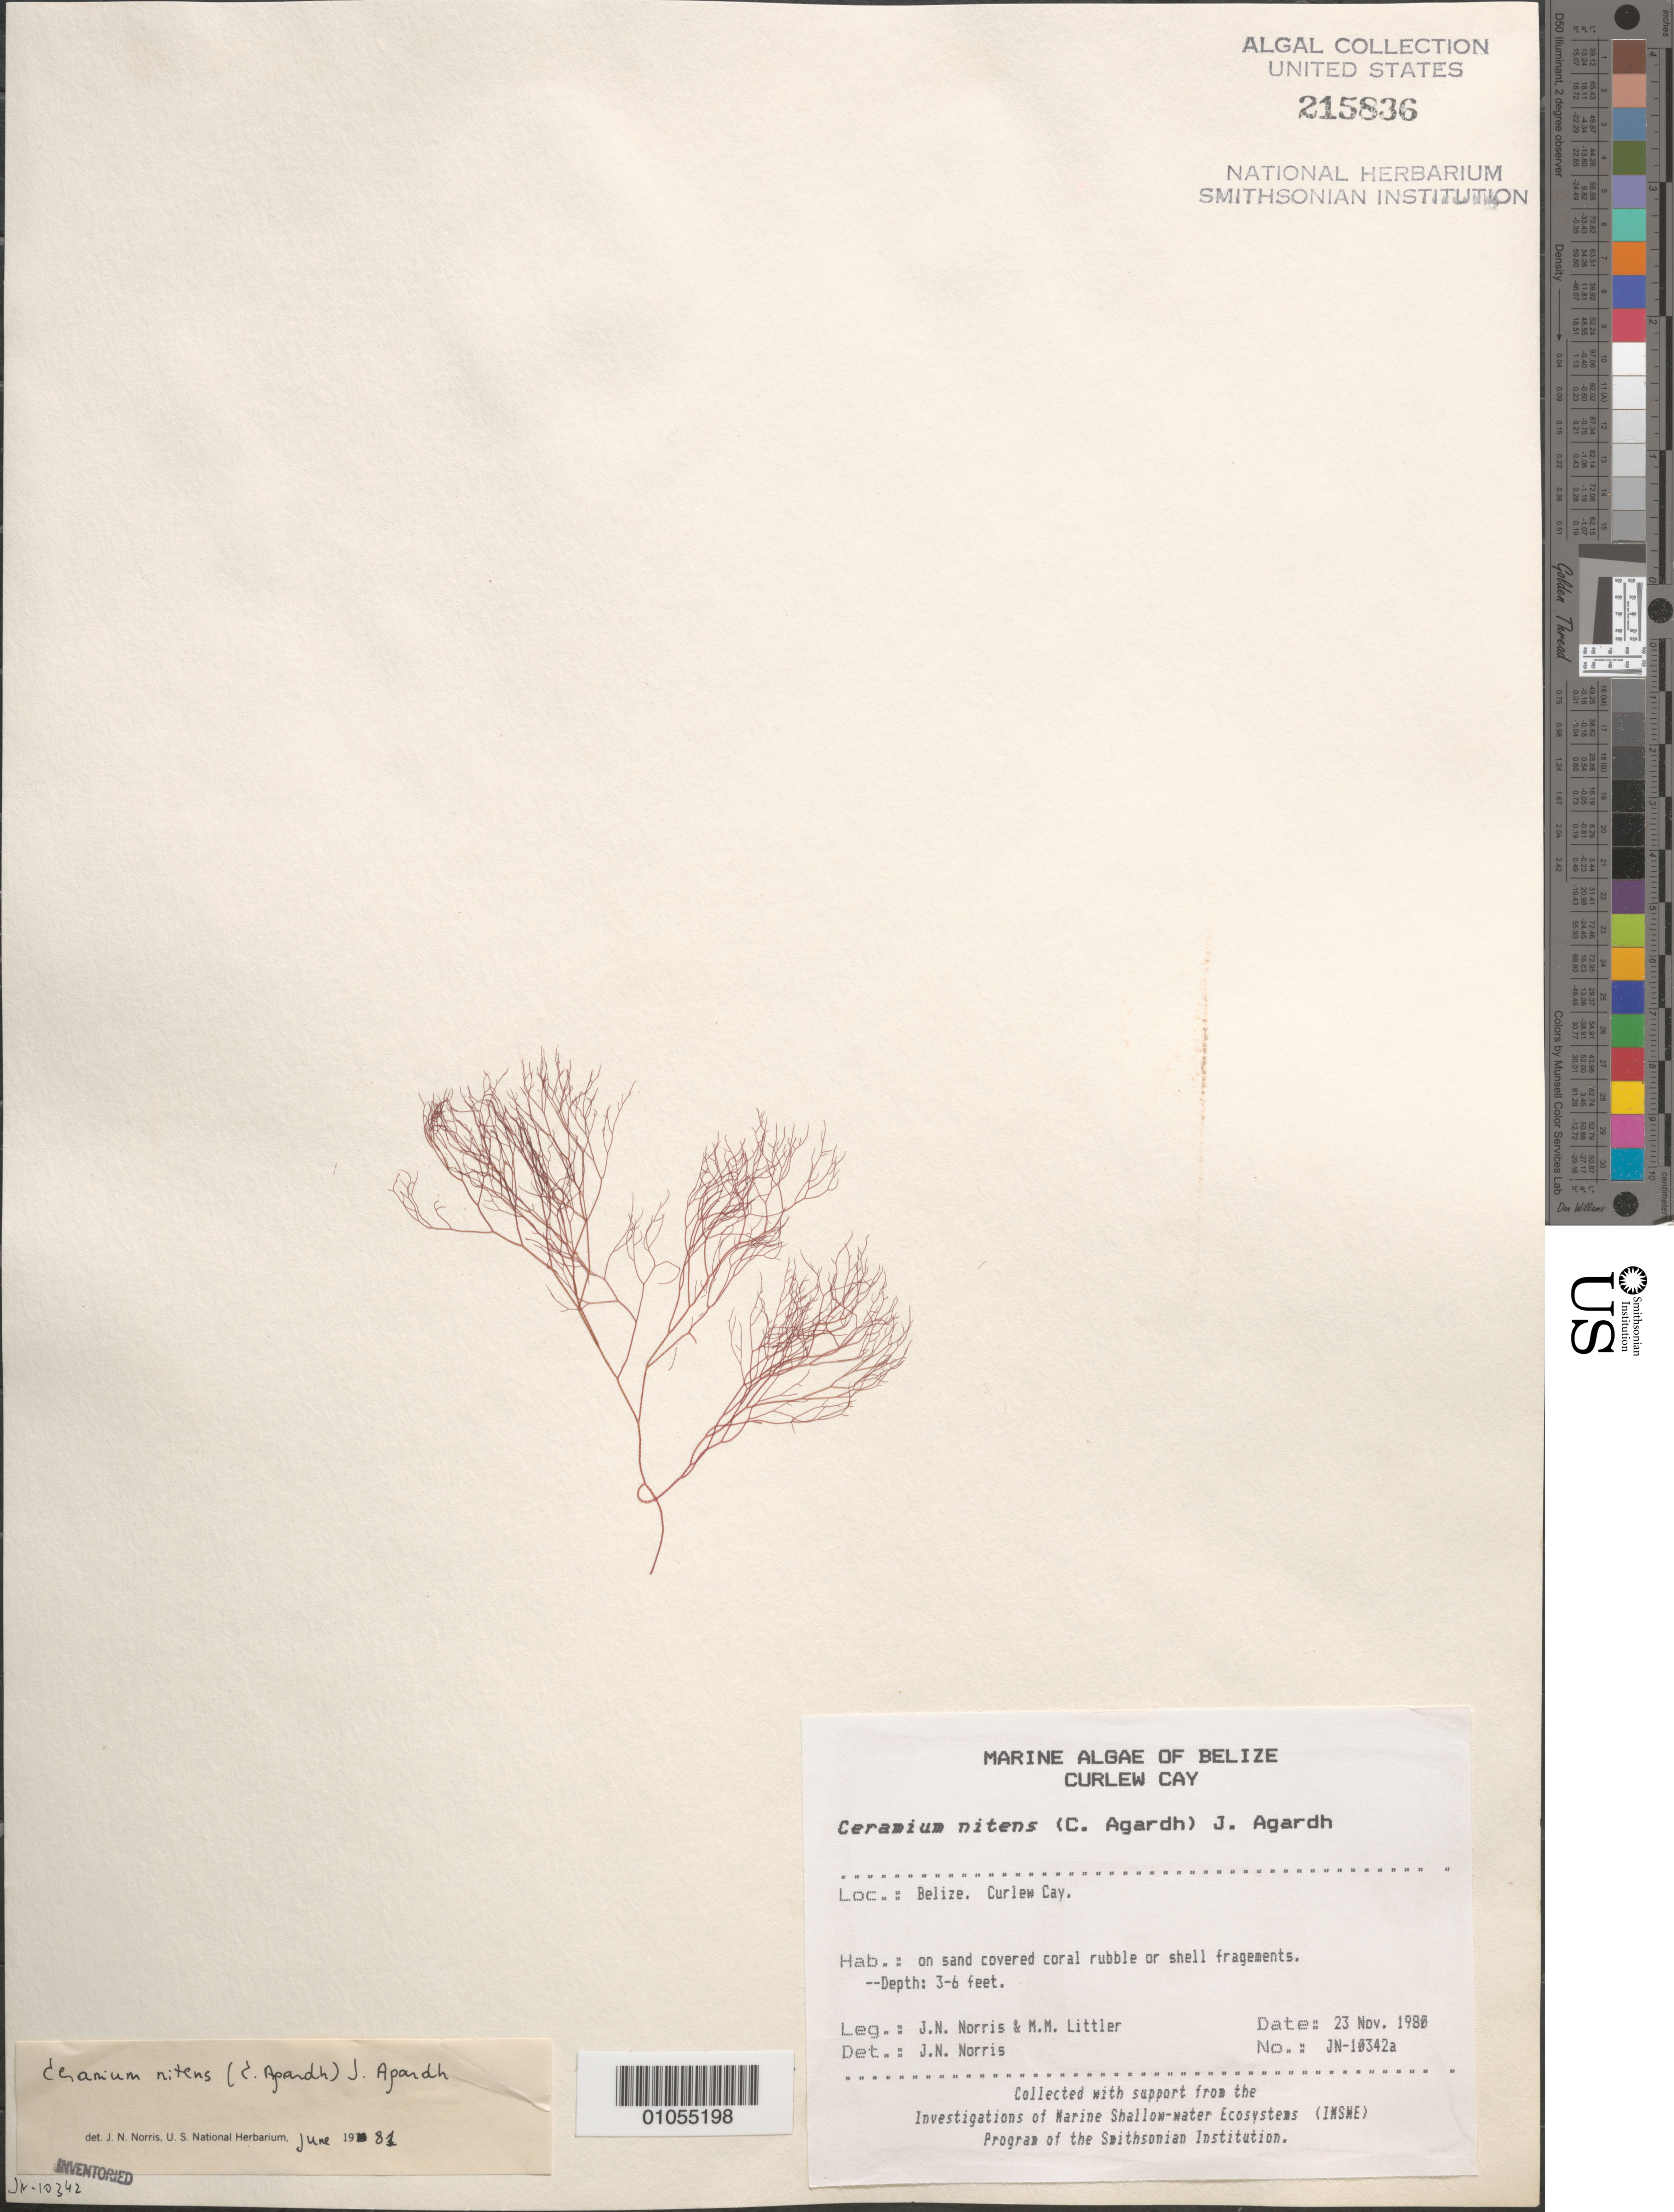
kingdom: Plantae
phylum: Rhodophyta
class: Florideophyceae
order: Ceramiales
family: Ceramiaceae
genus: Ceramium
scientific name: Ceramium nitens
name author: (C. Agardh) J. Agardh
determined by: Norris, James N.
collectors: J. N. Norris & M. M. Littler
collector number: JN-10342A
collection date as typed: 23 Nov 1980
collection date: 1980-11-23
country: Belize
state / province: Stann Creek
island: Curlew Cay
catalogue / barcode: US 215836